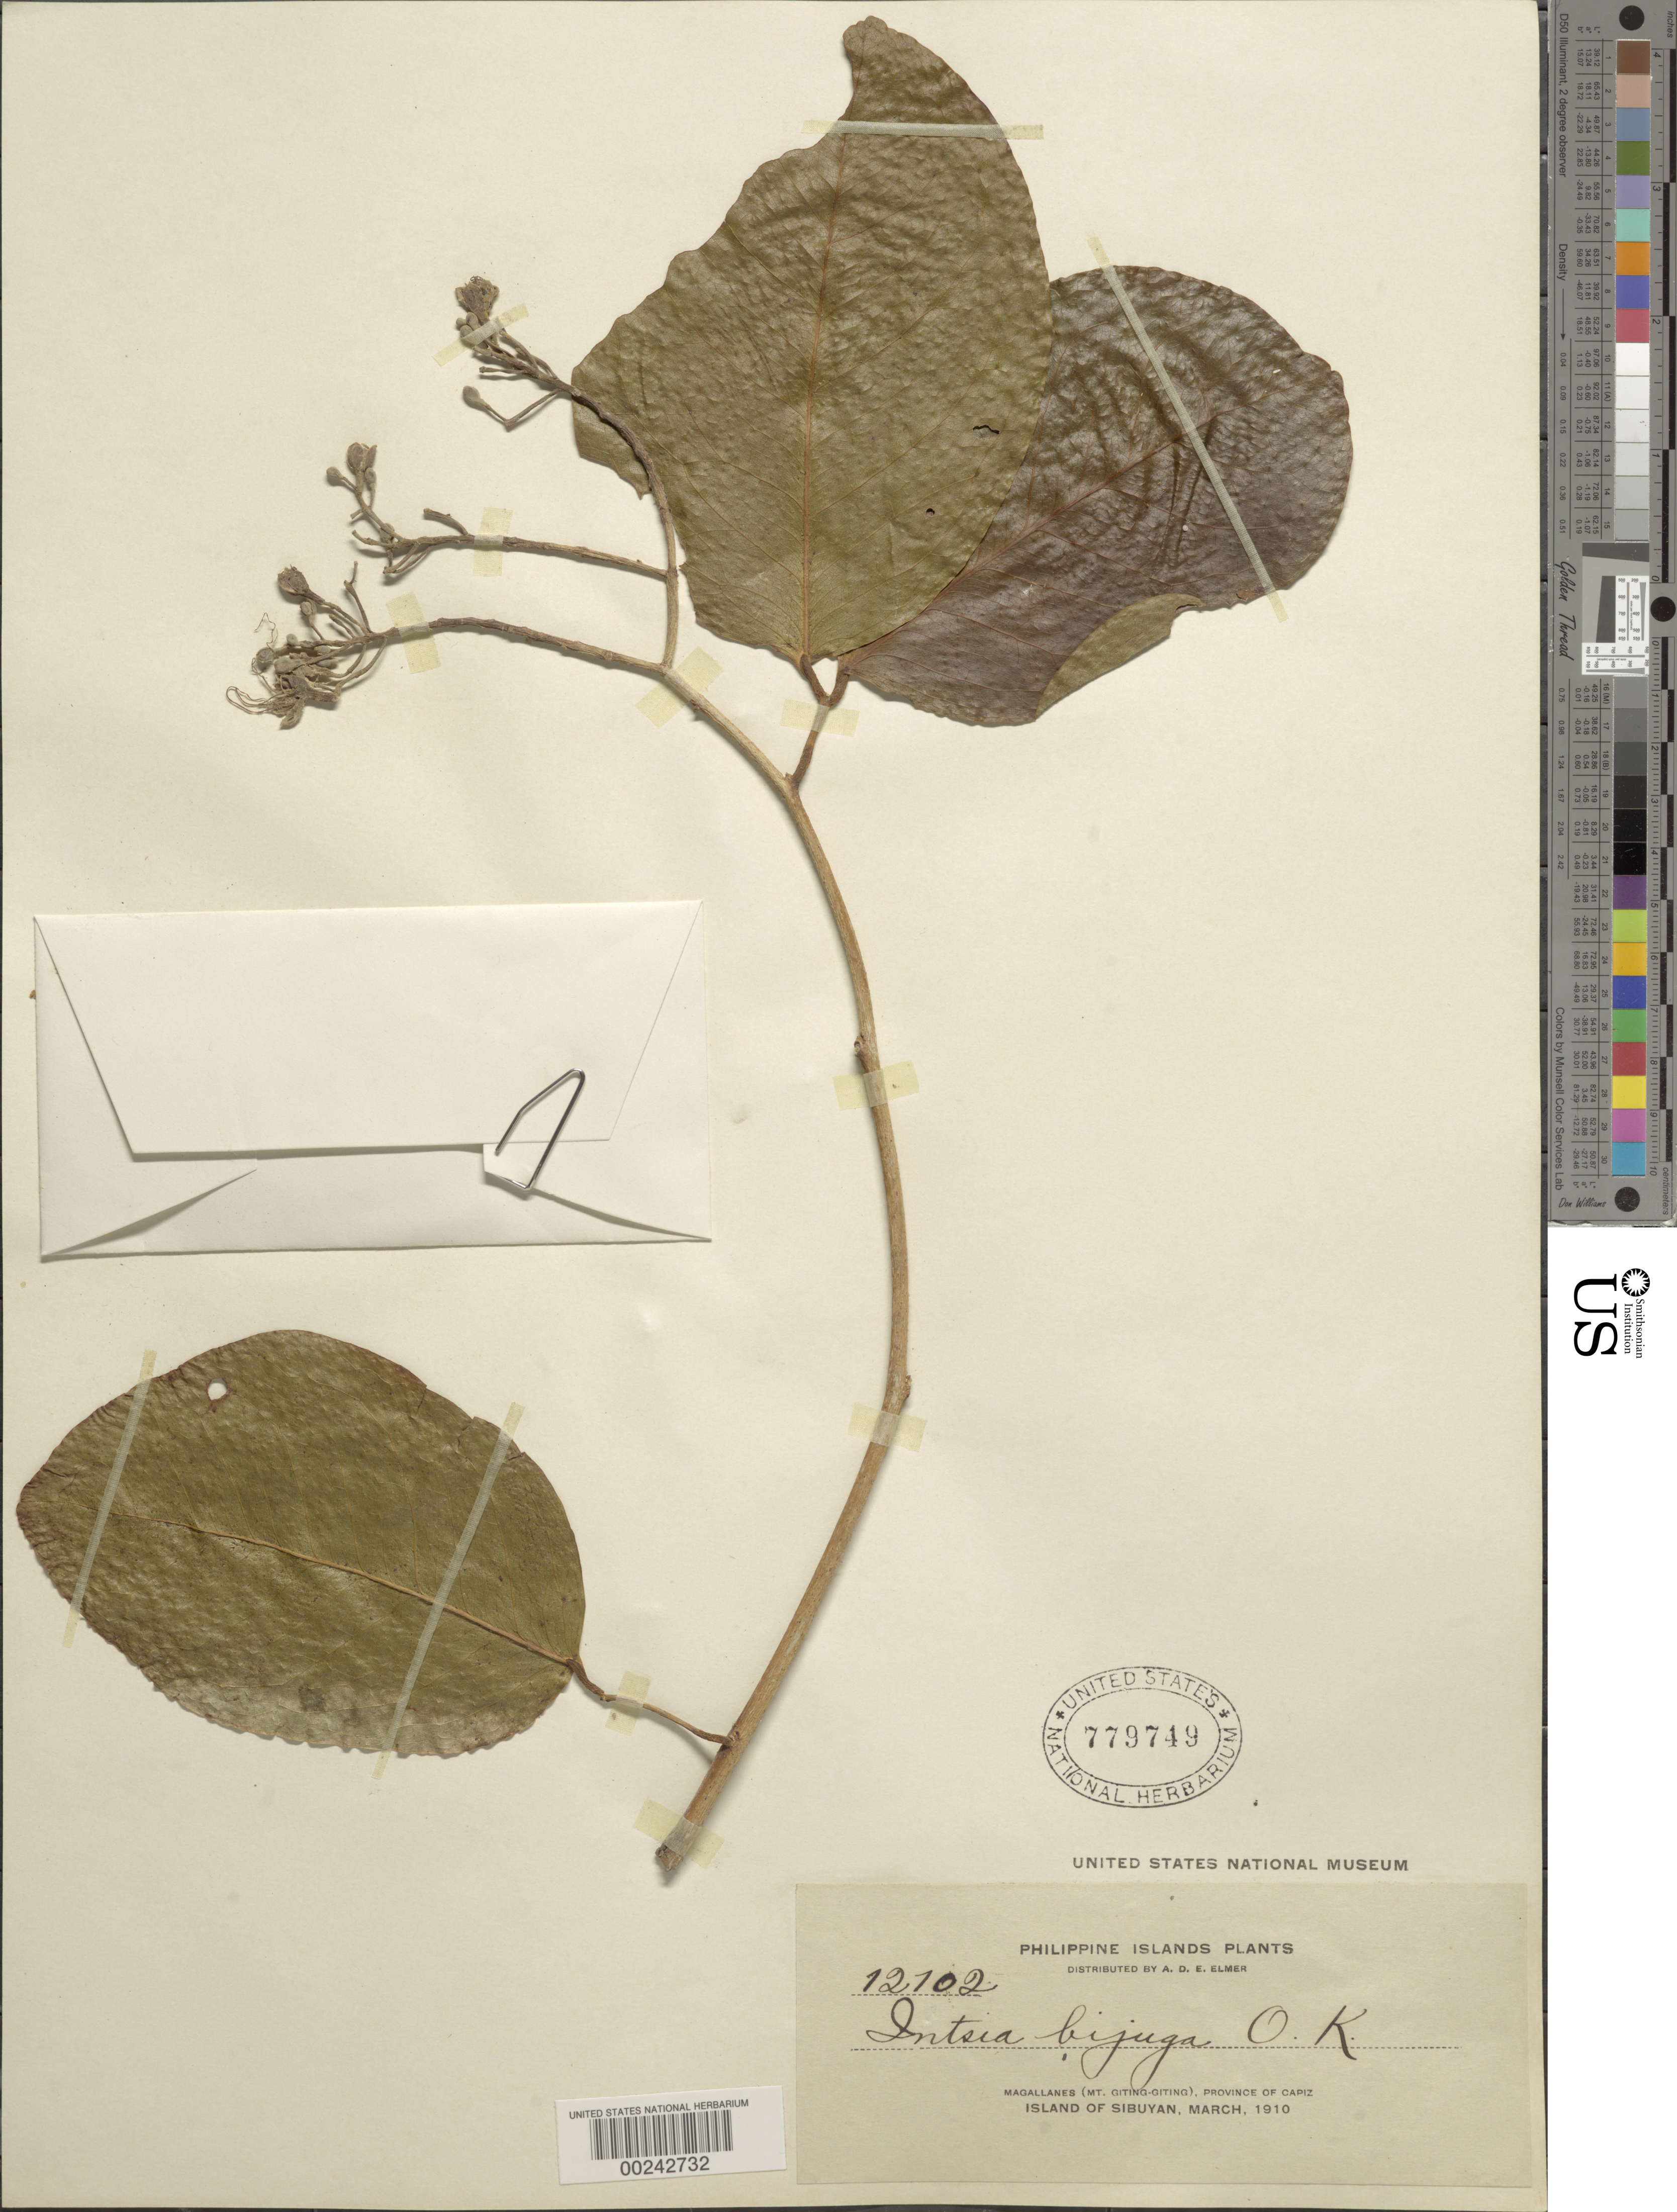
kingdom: Plantae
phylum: Tracheophyta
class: Magnoliopsida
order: Fabales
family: Fabaceae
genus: Intsia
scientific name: Intsia bijuga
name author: (Colebr.) Kuntze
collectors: A. D. E. Elmer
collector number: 12702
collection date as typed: Mar 1910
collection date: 1910-03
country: Philippines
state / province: Mimaropa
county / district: Romblon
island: Sibuyan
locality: Magallanes (mt. giting-giting), capiz prov. (?)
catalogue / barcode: US 779749